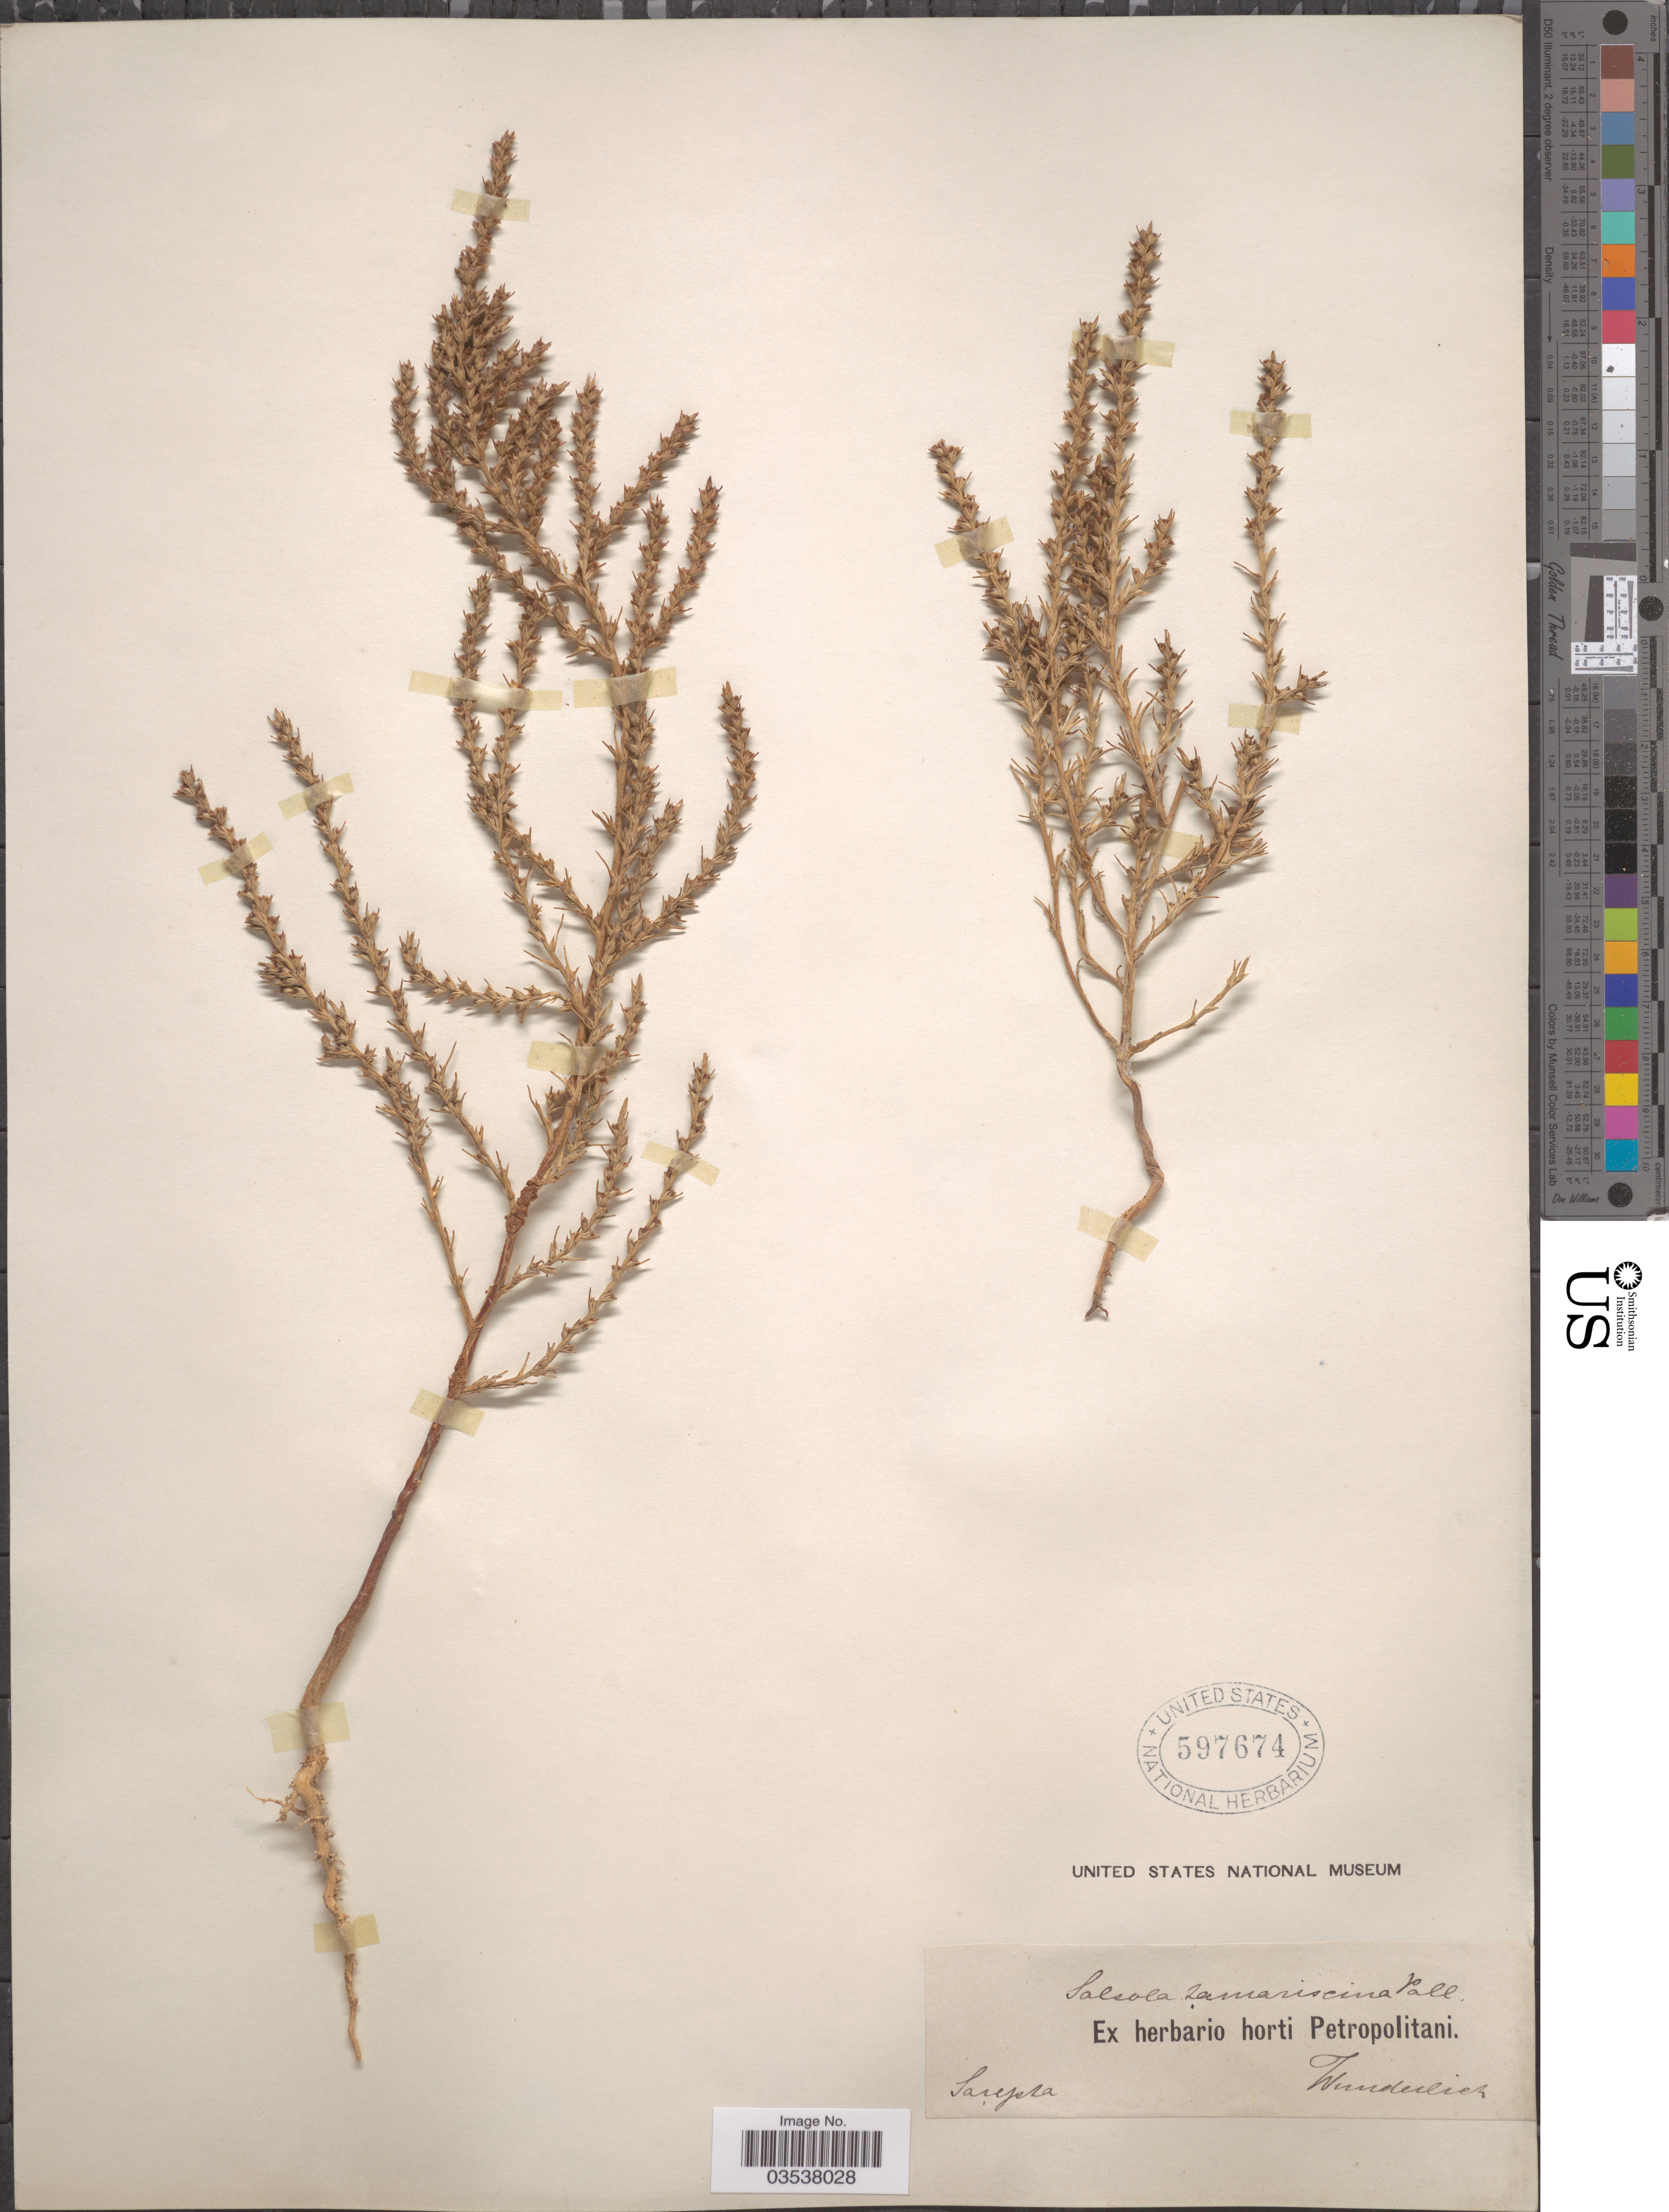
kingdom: Plantae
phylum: Tracheophyta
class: Magnoliopsida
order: Caryophyllales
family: Amaranthaceae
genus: Salsola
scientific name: Salsola tamariscina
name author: Pall.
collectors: Wunderlich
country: Russian Federation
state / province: Volgograd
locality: Sarepta.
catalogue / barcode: US 597674